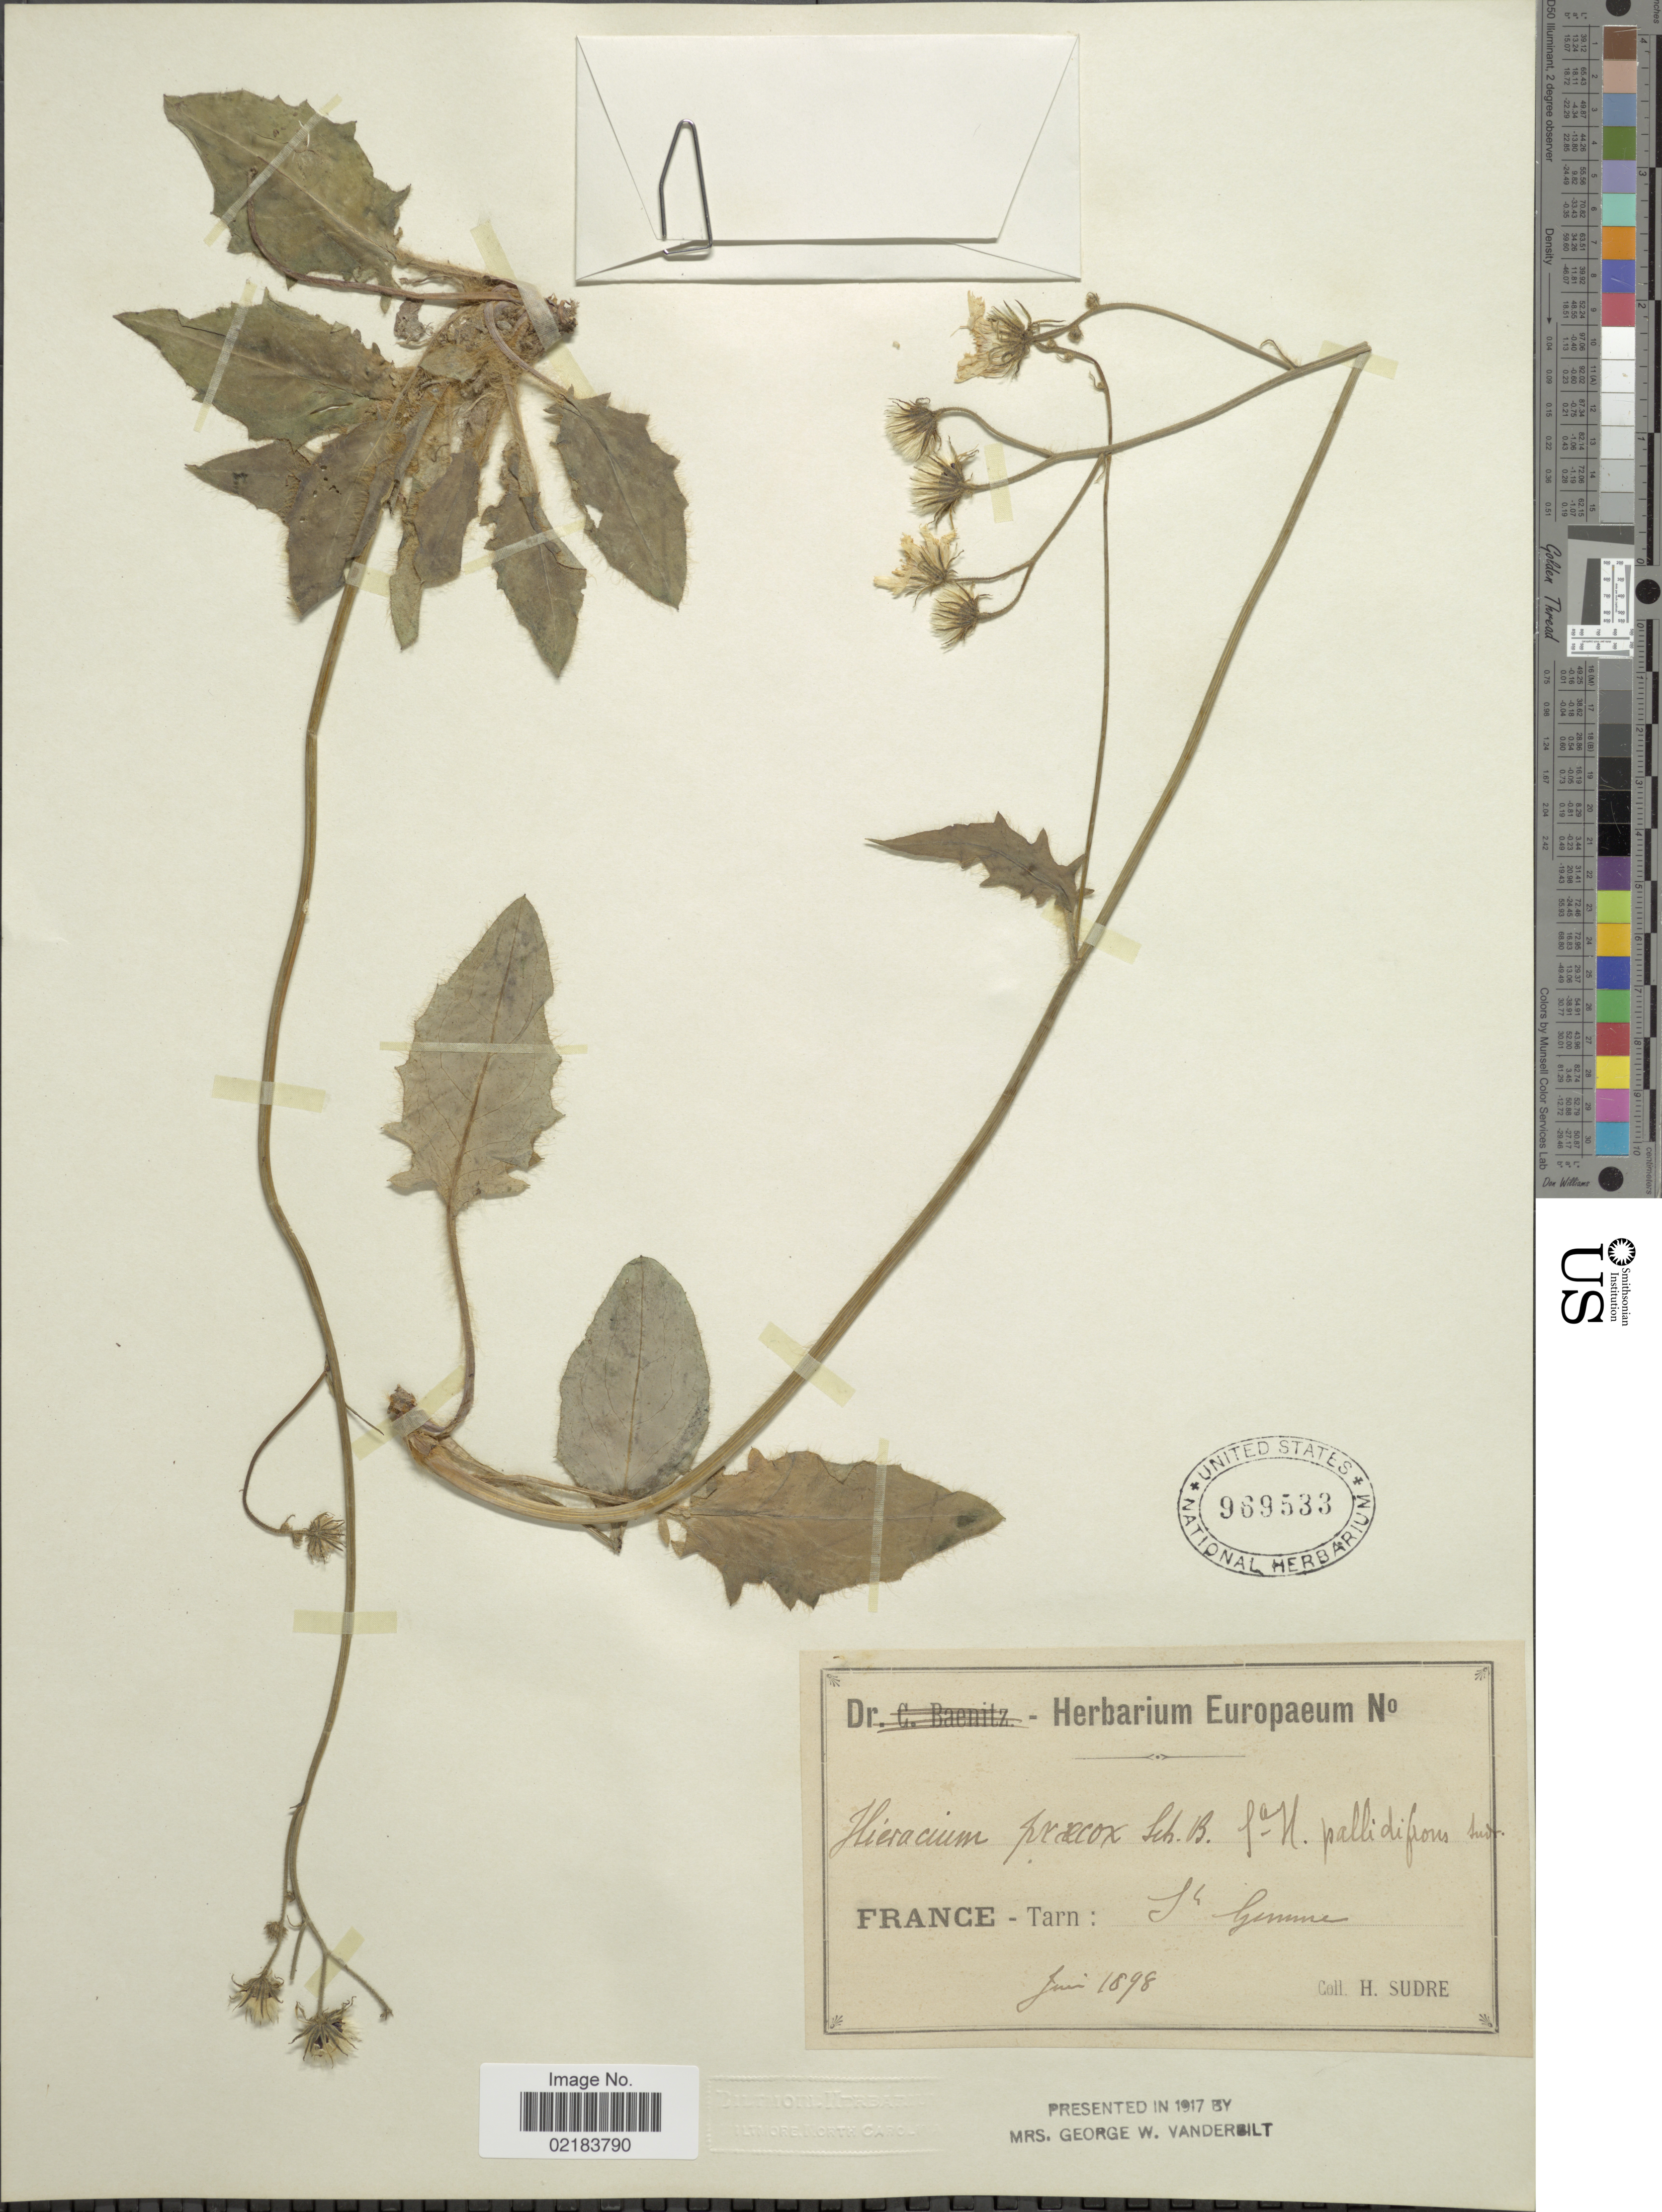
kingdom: Plantae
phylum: Tracheophyta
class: Magnoliopsida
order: Asterales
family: Asteraceae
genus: Hieracium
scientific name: Hieracium glaucinum subsp. praecox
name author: (Sch. Bip.) O. Bolòs & Vigo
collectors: H. Sudre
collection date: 1898-06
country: France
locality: France - Tarn: St. Gemme. [interpreted]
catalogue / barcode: US 969533